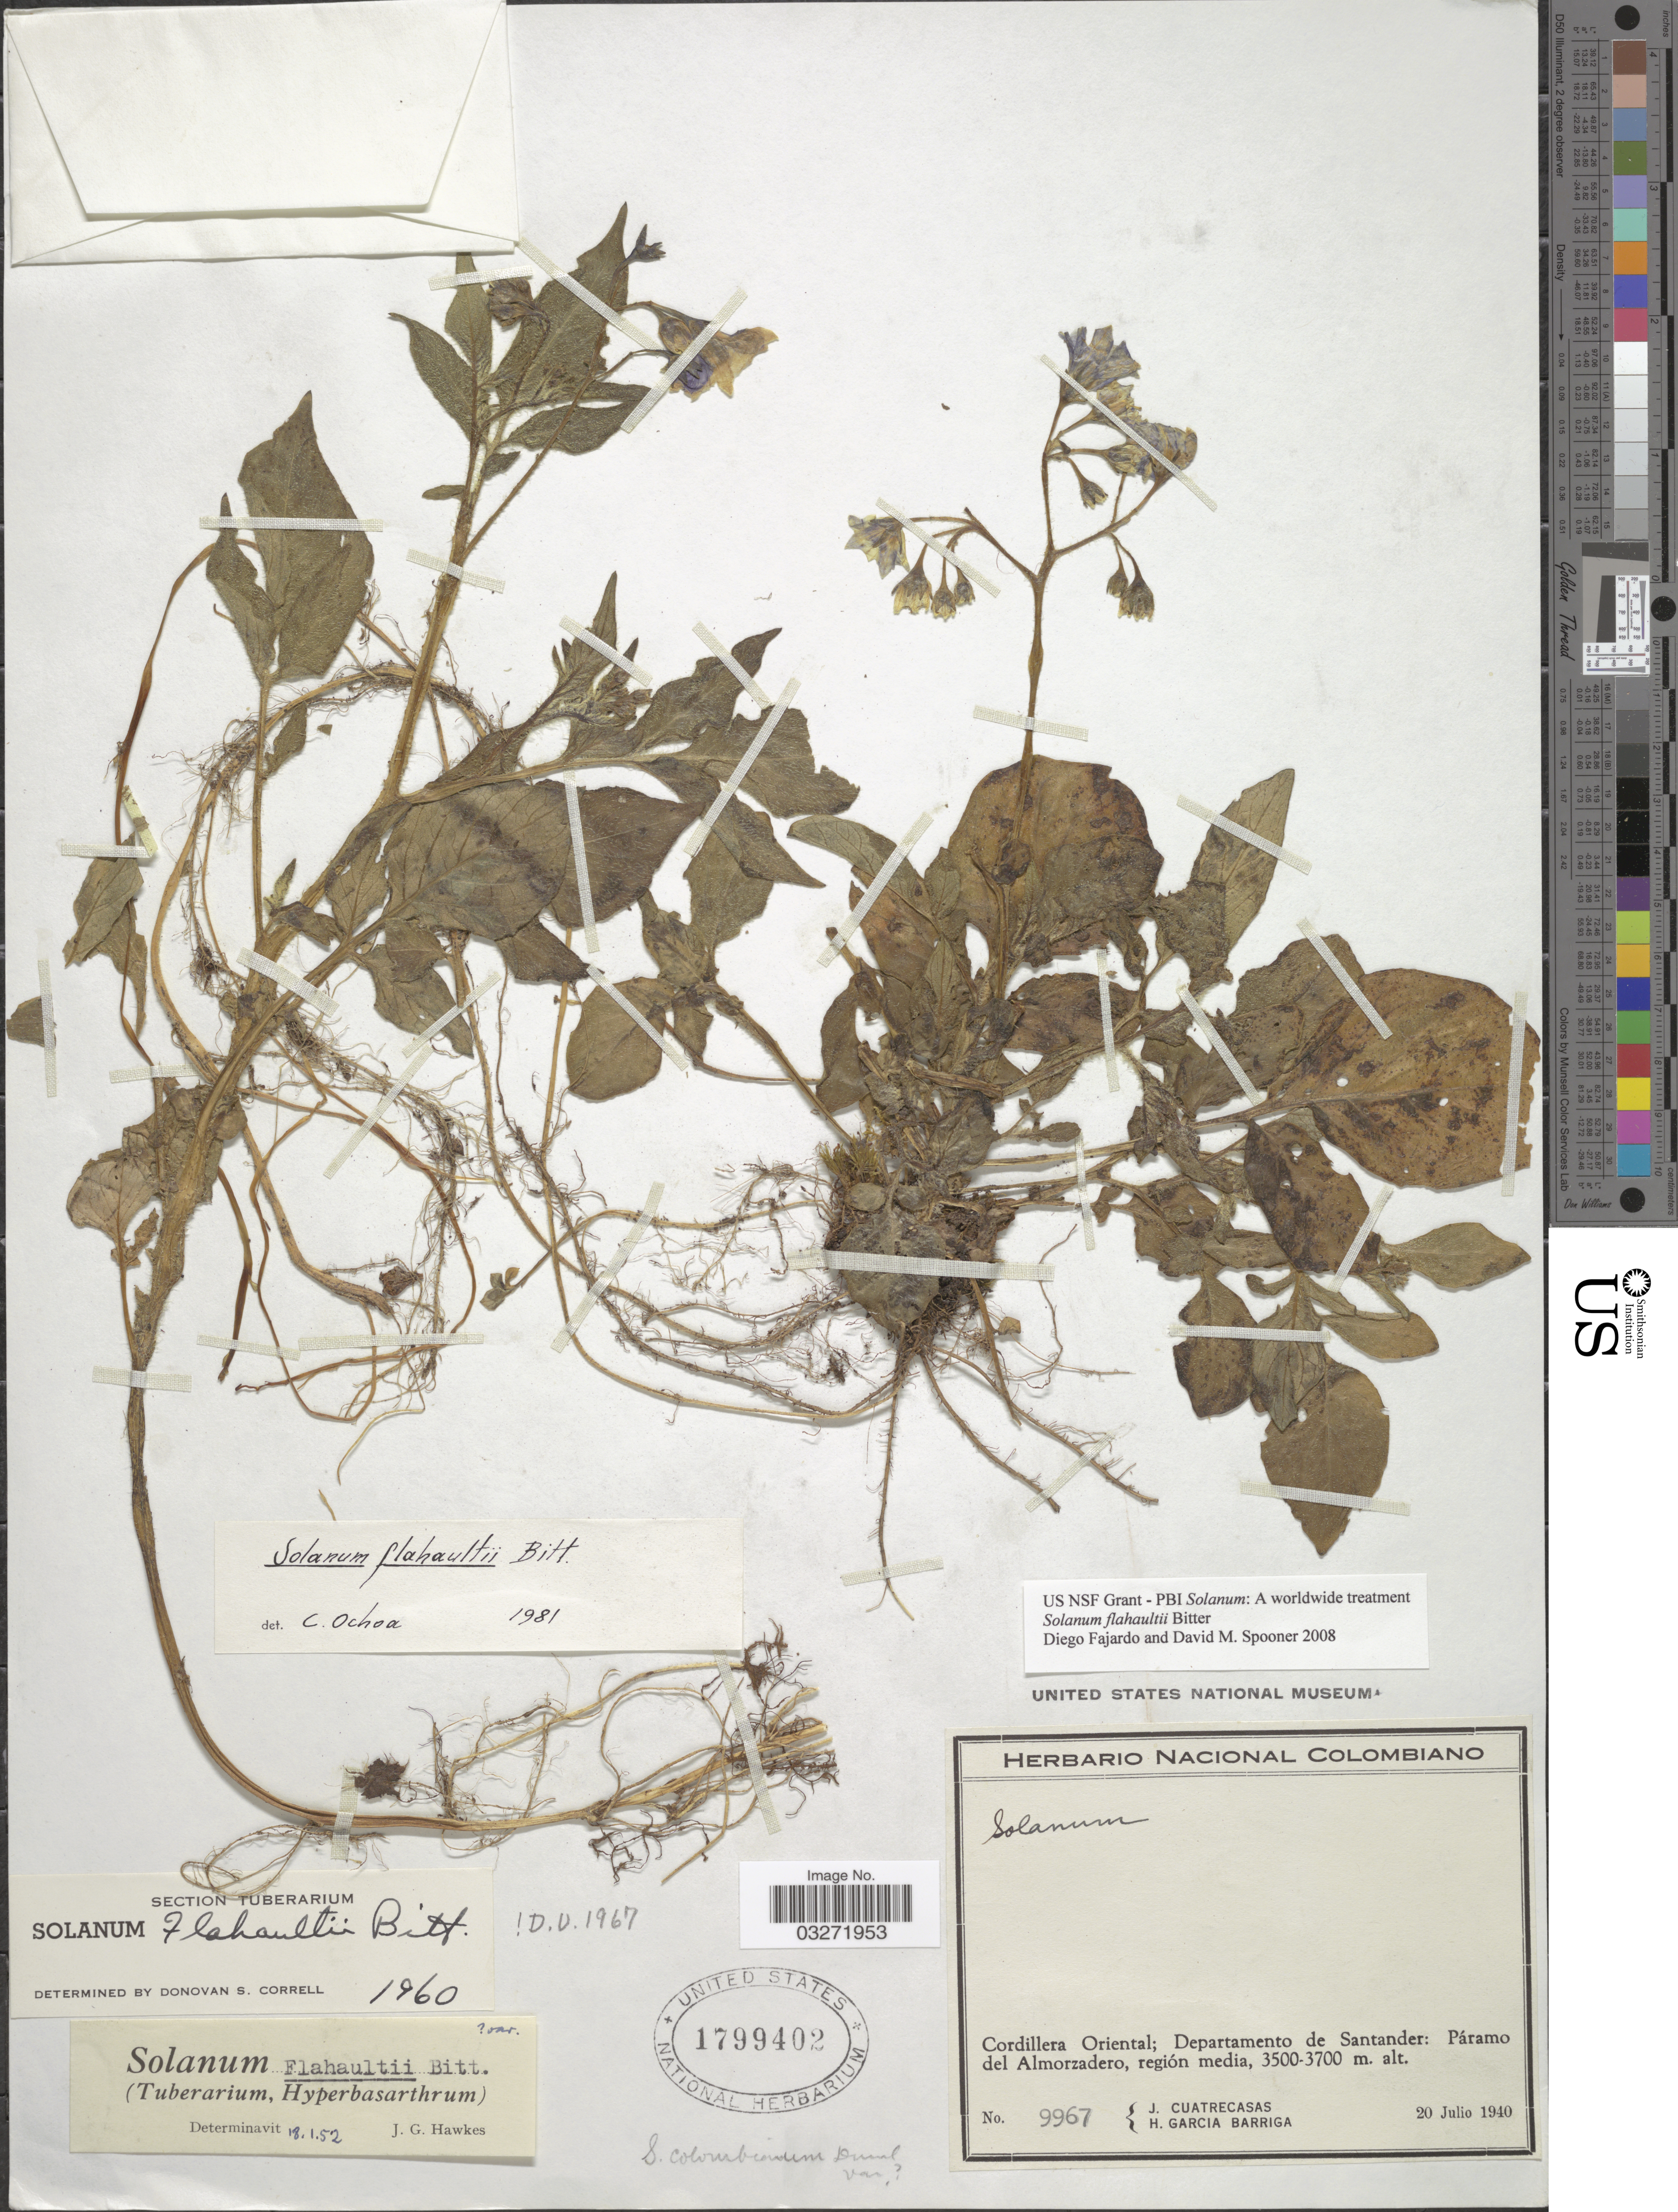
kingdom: Plantae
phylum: Tracheophyta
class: Magnoliopsida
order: Solanales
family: Solanaceae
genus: Solanum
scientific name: Solanum flahaultii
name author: Bitter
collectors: J. Cuatrecasas & H. García Barriga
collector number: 9967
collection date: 1940-07-20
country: Colombia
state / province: Santander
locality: Cordillera Oriental; Departamento de Santander: Páramo del Almorzadero, región media.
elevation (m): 3500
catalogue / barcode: US 1799402